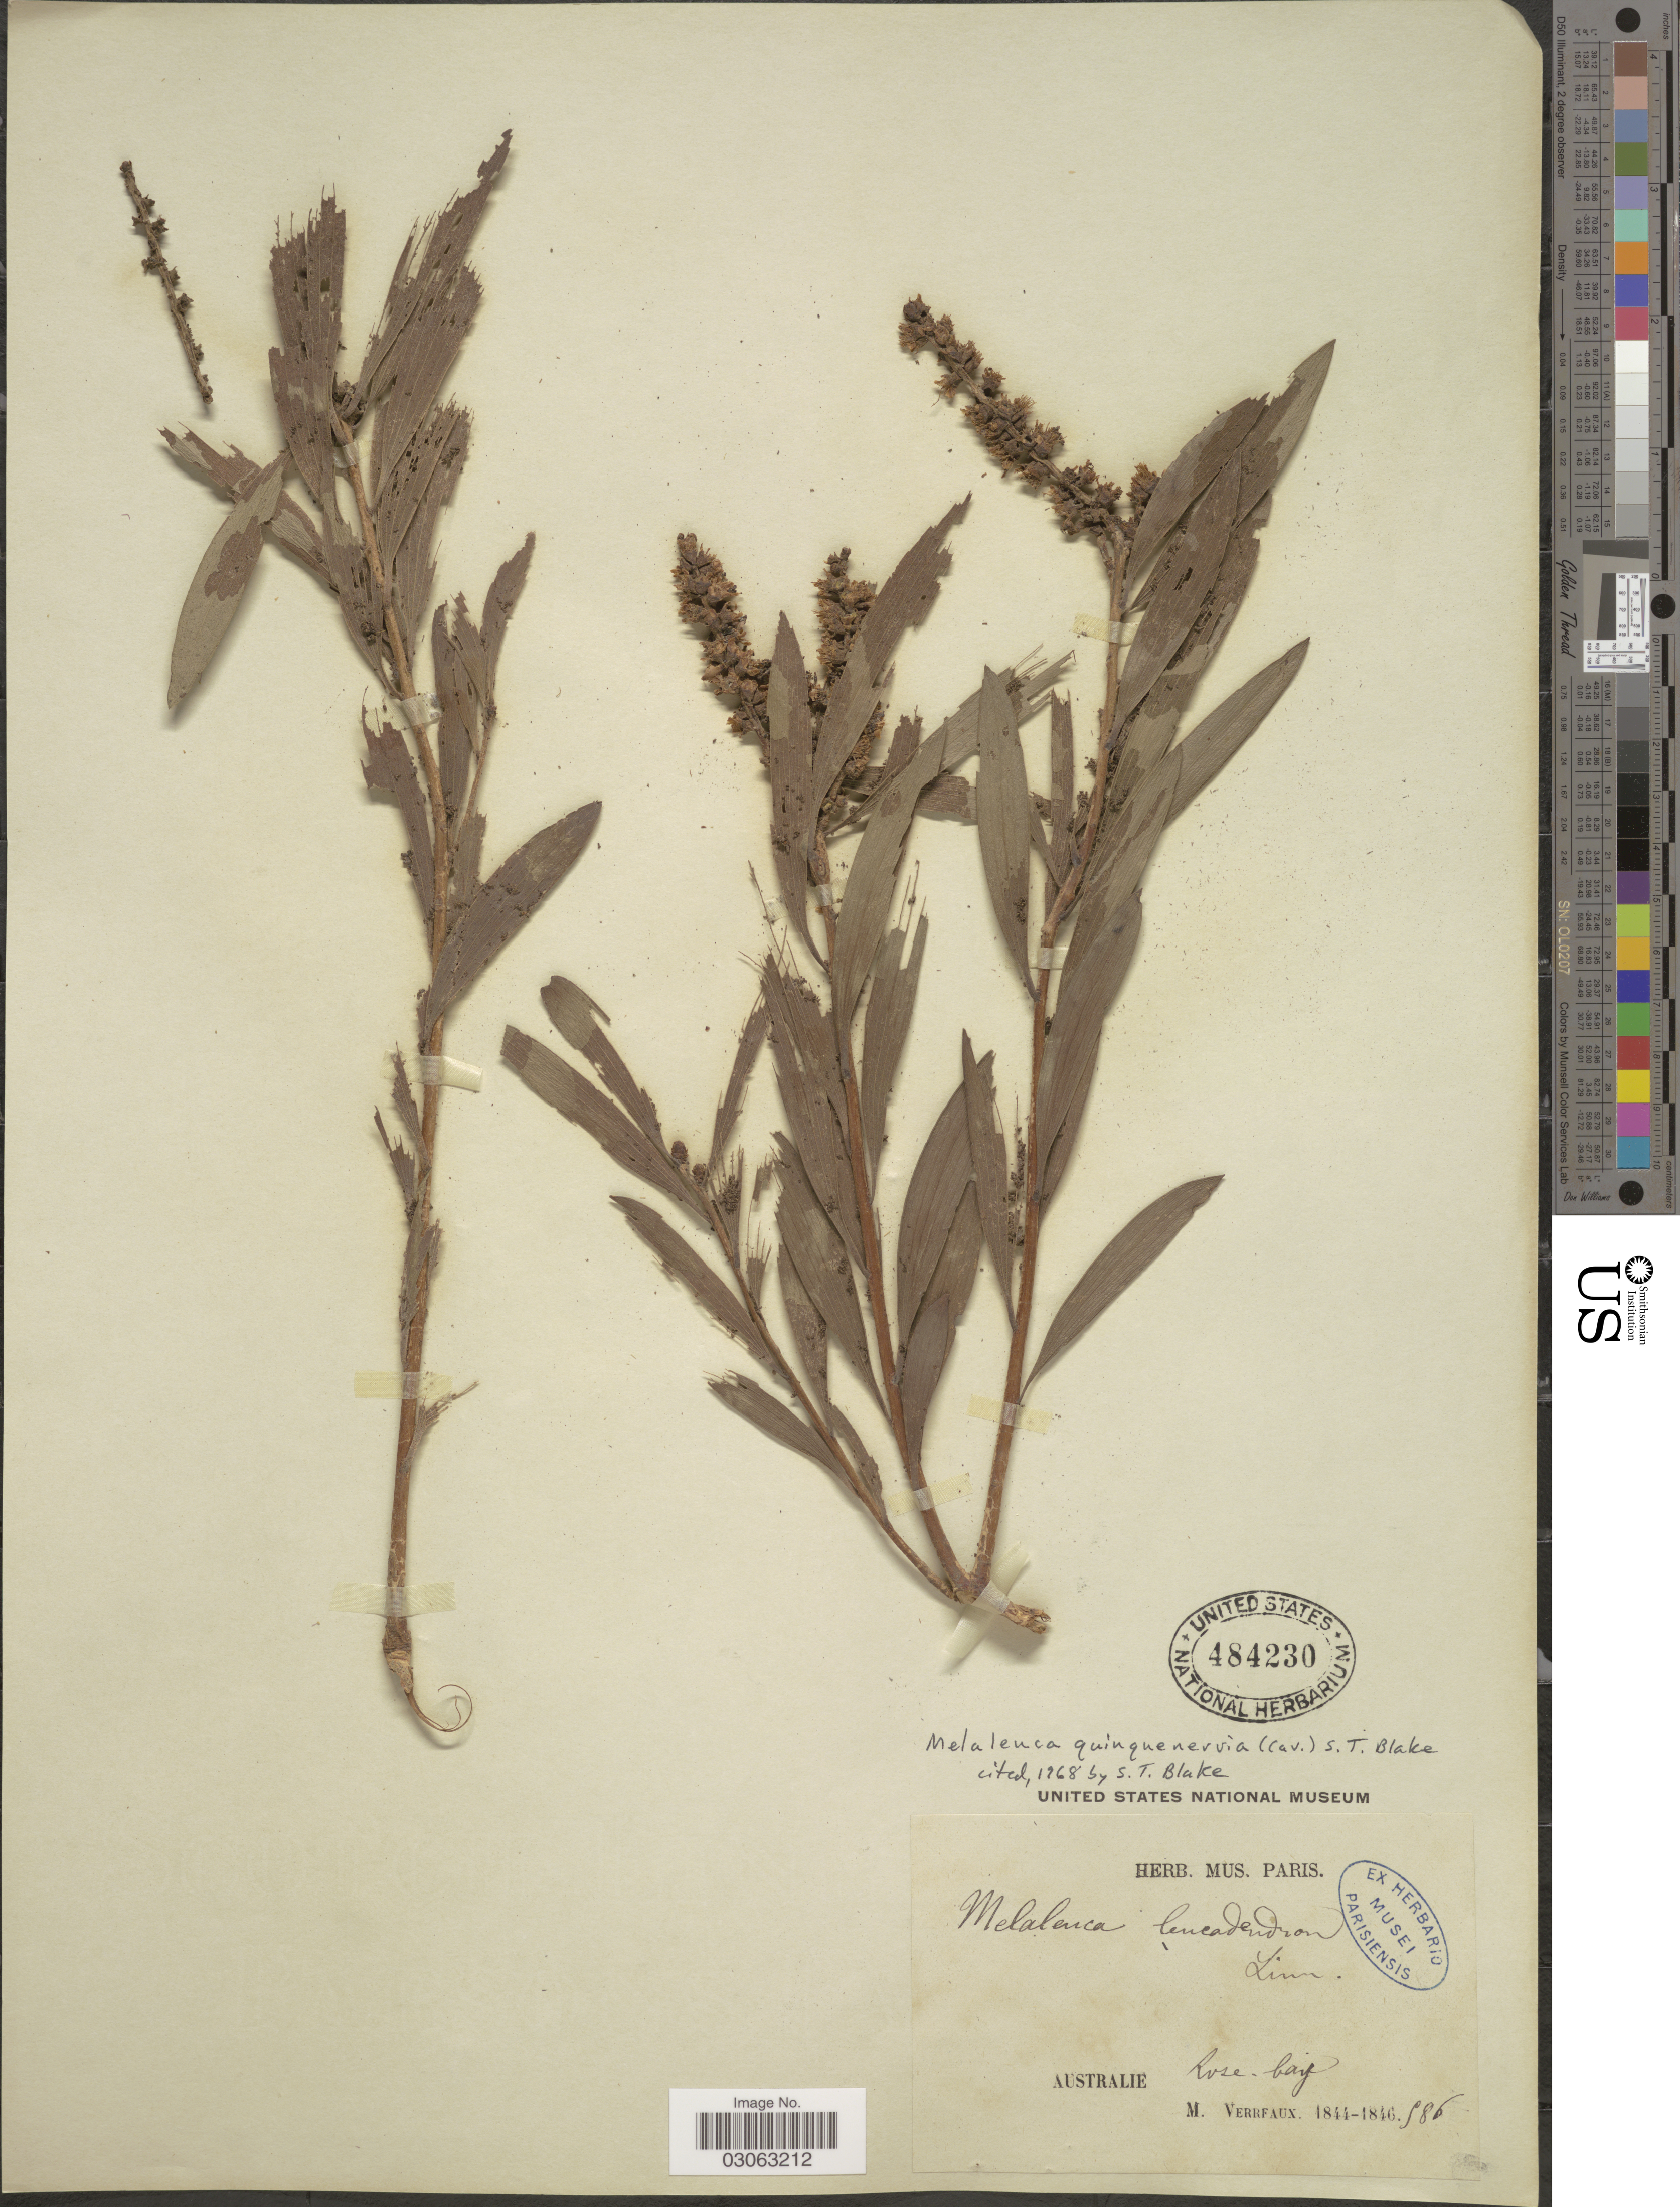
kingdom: Plantae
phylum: Tracheophyta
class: Magnoliopsida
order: Myrtales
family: Myrtaceae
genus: Melaleuca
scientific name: Melaleuca quinquenervia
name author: (Cav.) S.T. Blake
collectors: M. Verreaux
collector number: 586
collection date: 1844/1846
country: Australia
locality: Rose bay.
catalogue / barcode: US 484230